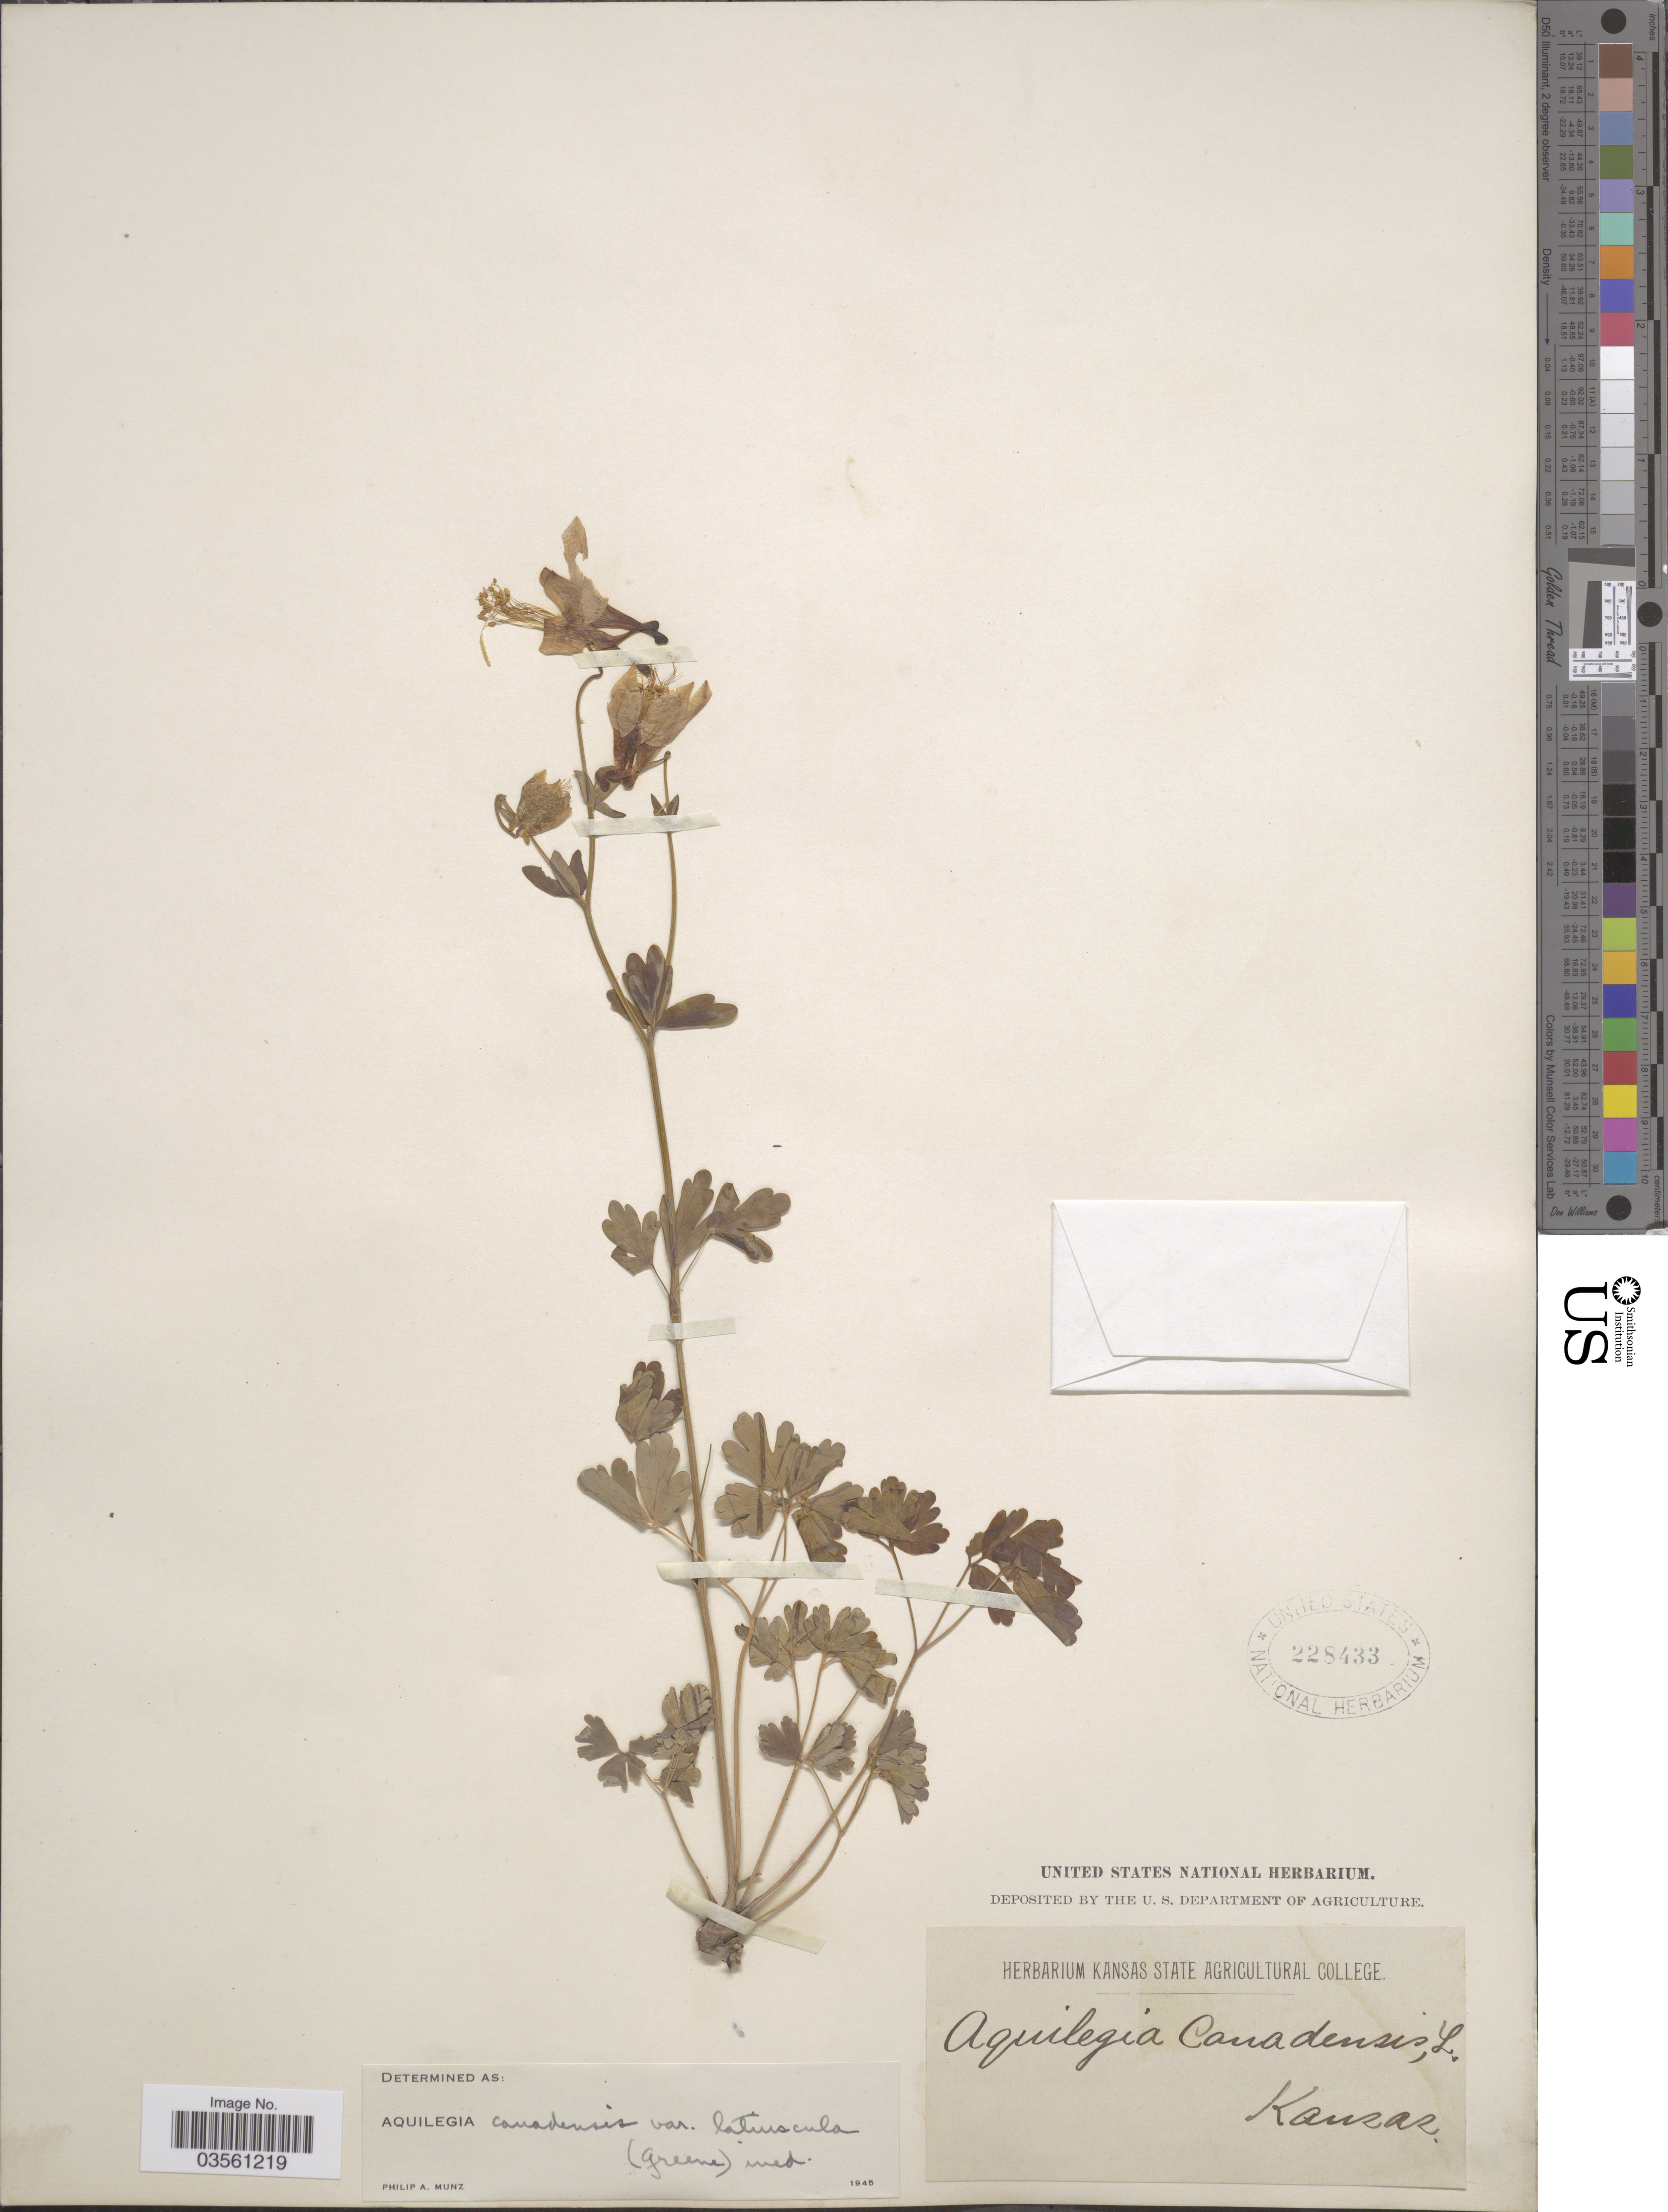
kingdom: Plantae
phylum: Tracheophyta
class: Magnoliopsida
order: Ranunculales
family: Ranunculaceae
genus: Aquilegia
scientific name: Aquilegia canadensis var. latiuscula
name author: (Greene) Munz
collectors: ex herb. Kansas State Agricultural College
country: United States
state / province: Kansas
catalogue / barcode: US 228433